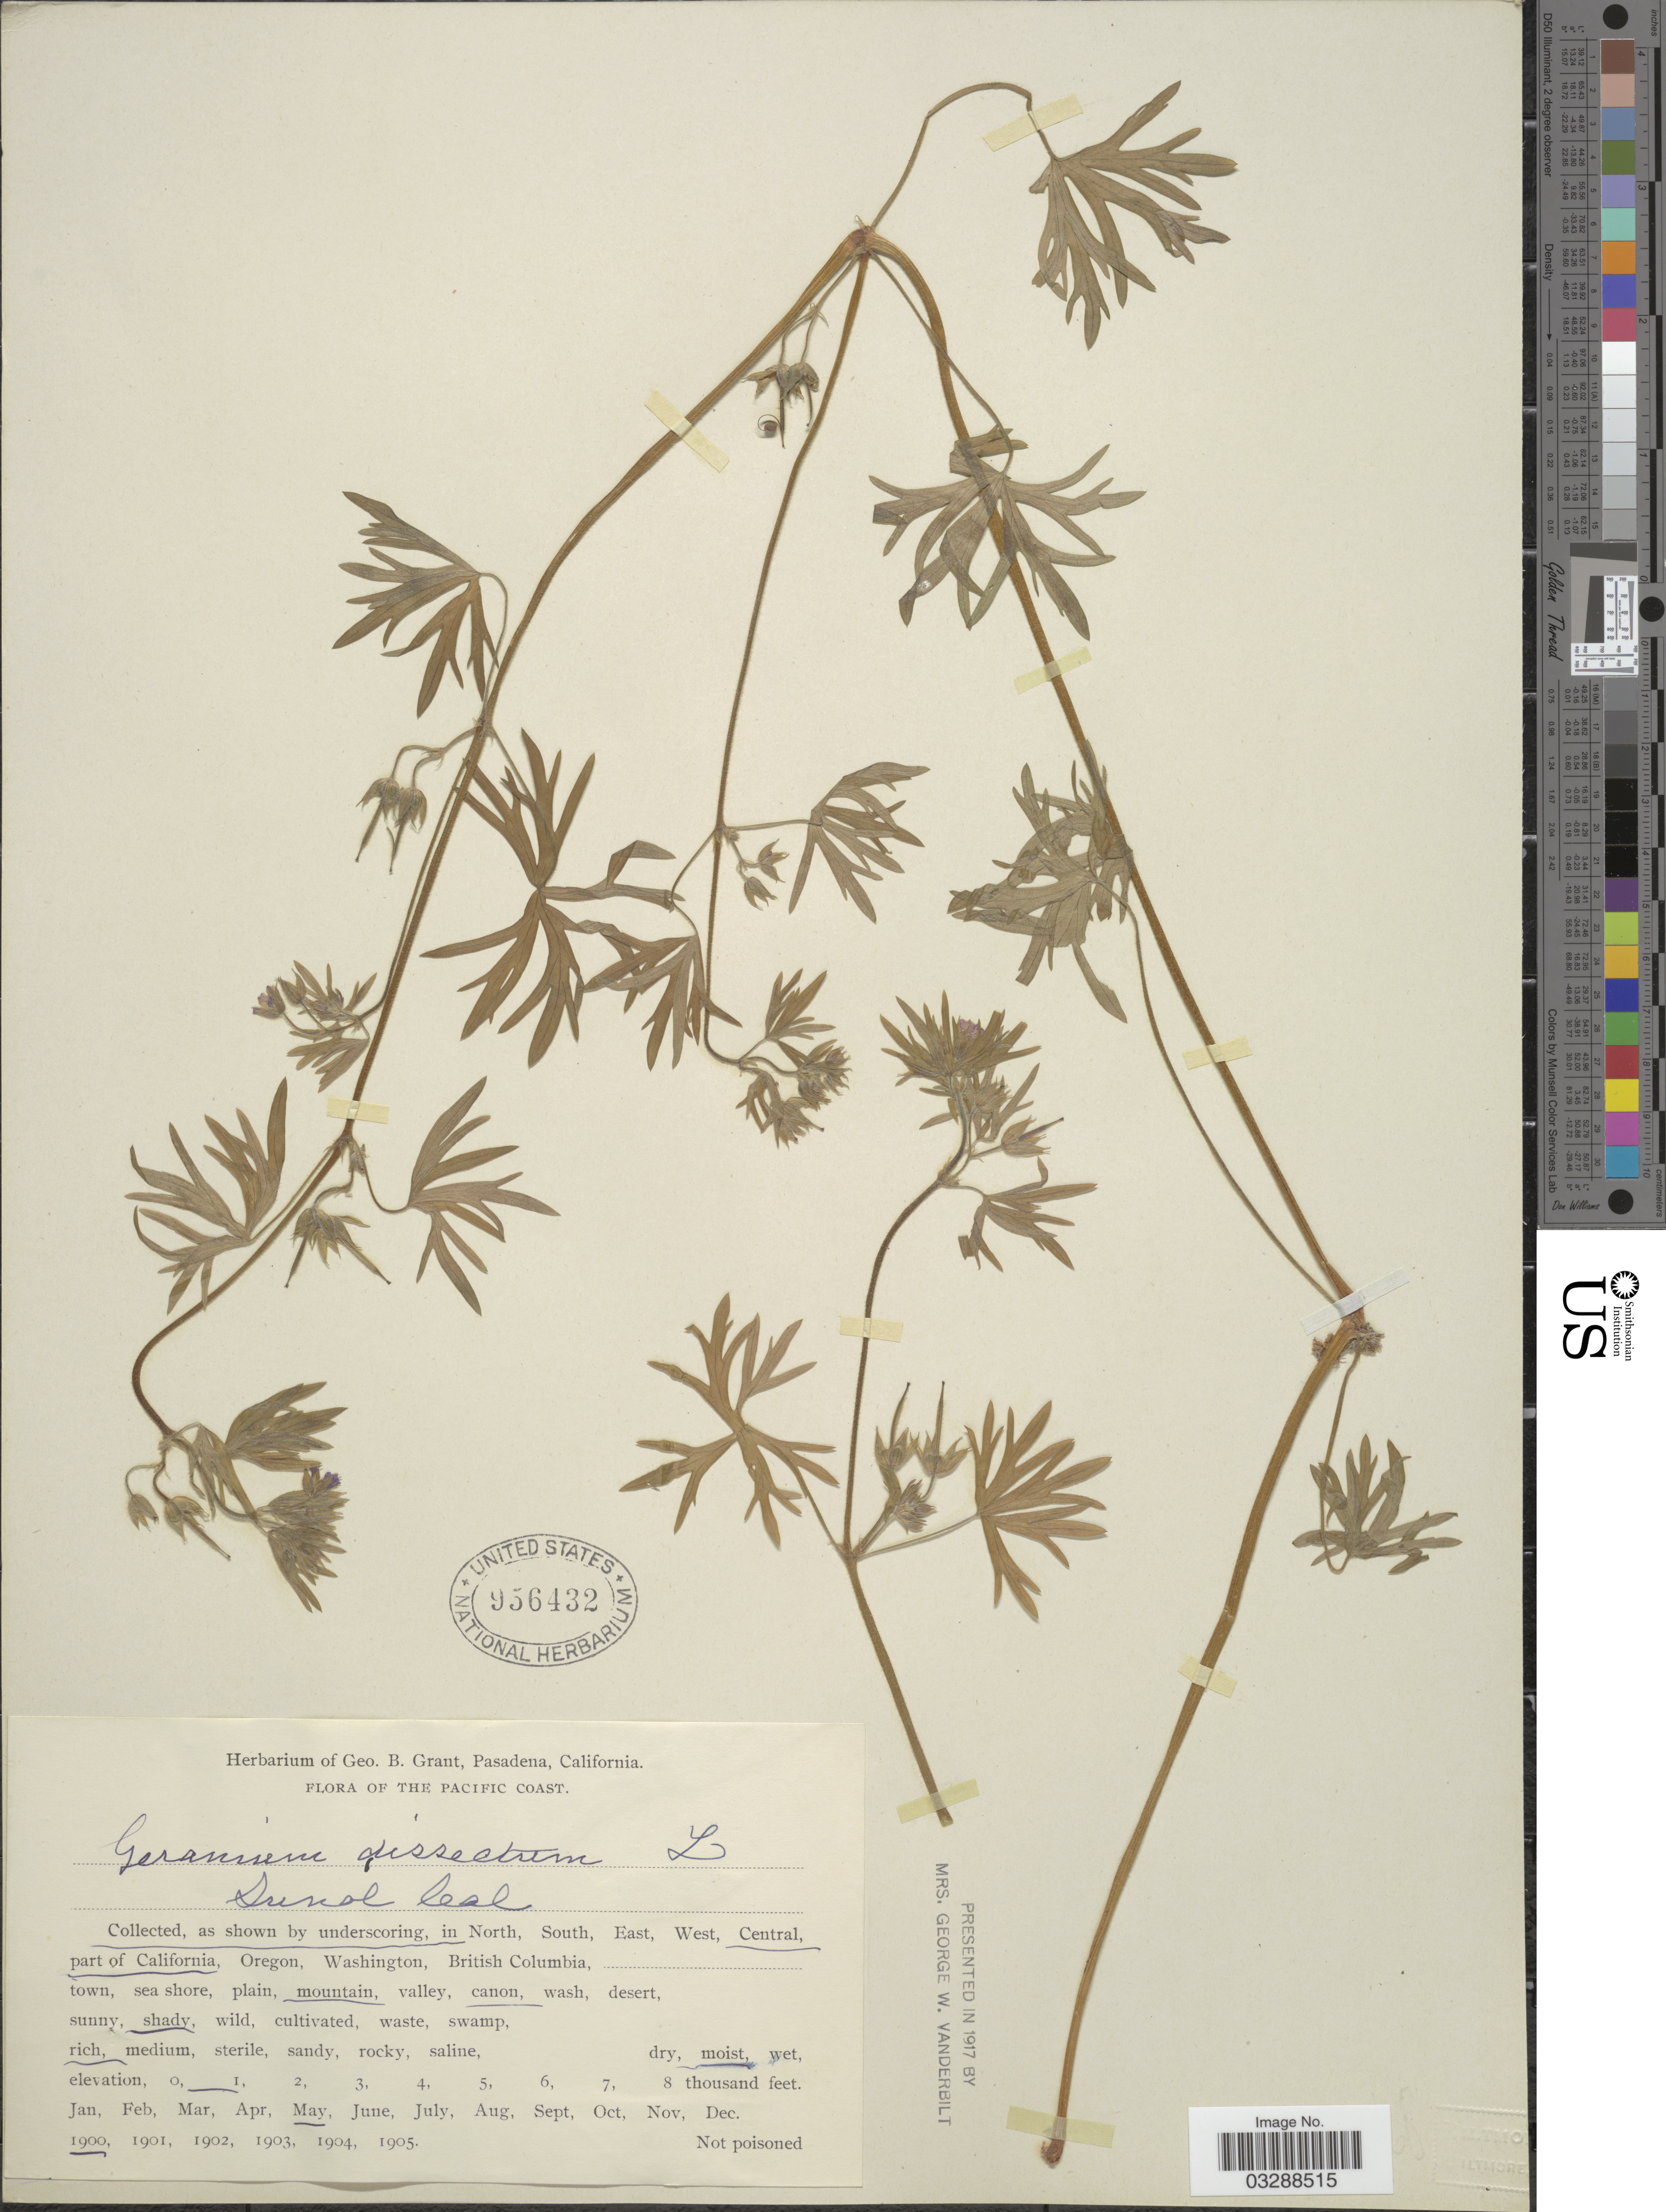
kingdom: Plantae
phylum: Tracheophyta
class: Magnoliopsida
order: Geraniales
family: Geraniaceae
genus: Geranium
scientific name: Geranium dissectum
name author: L.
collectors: ex herb. Geo. B. Grant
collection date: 1900-05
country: United States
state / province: California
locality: The Pacific Coast, Central part of California.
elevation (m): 305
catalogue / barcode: US 956432